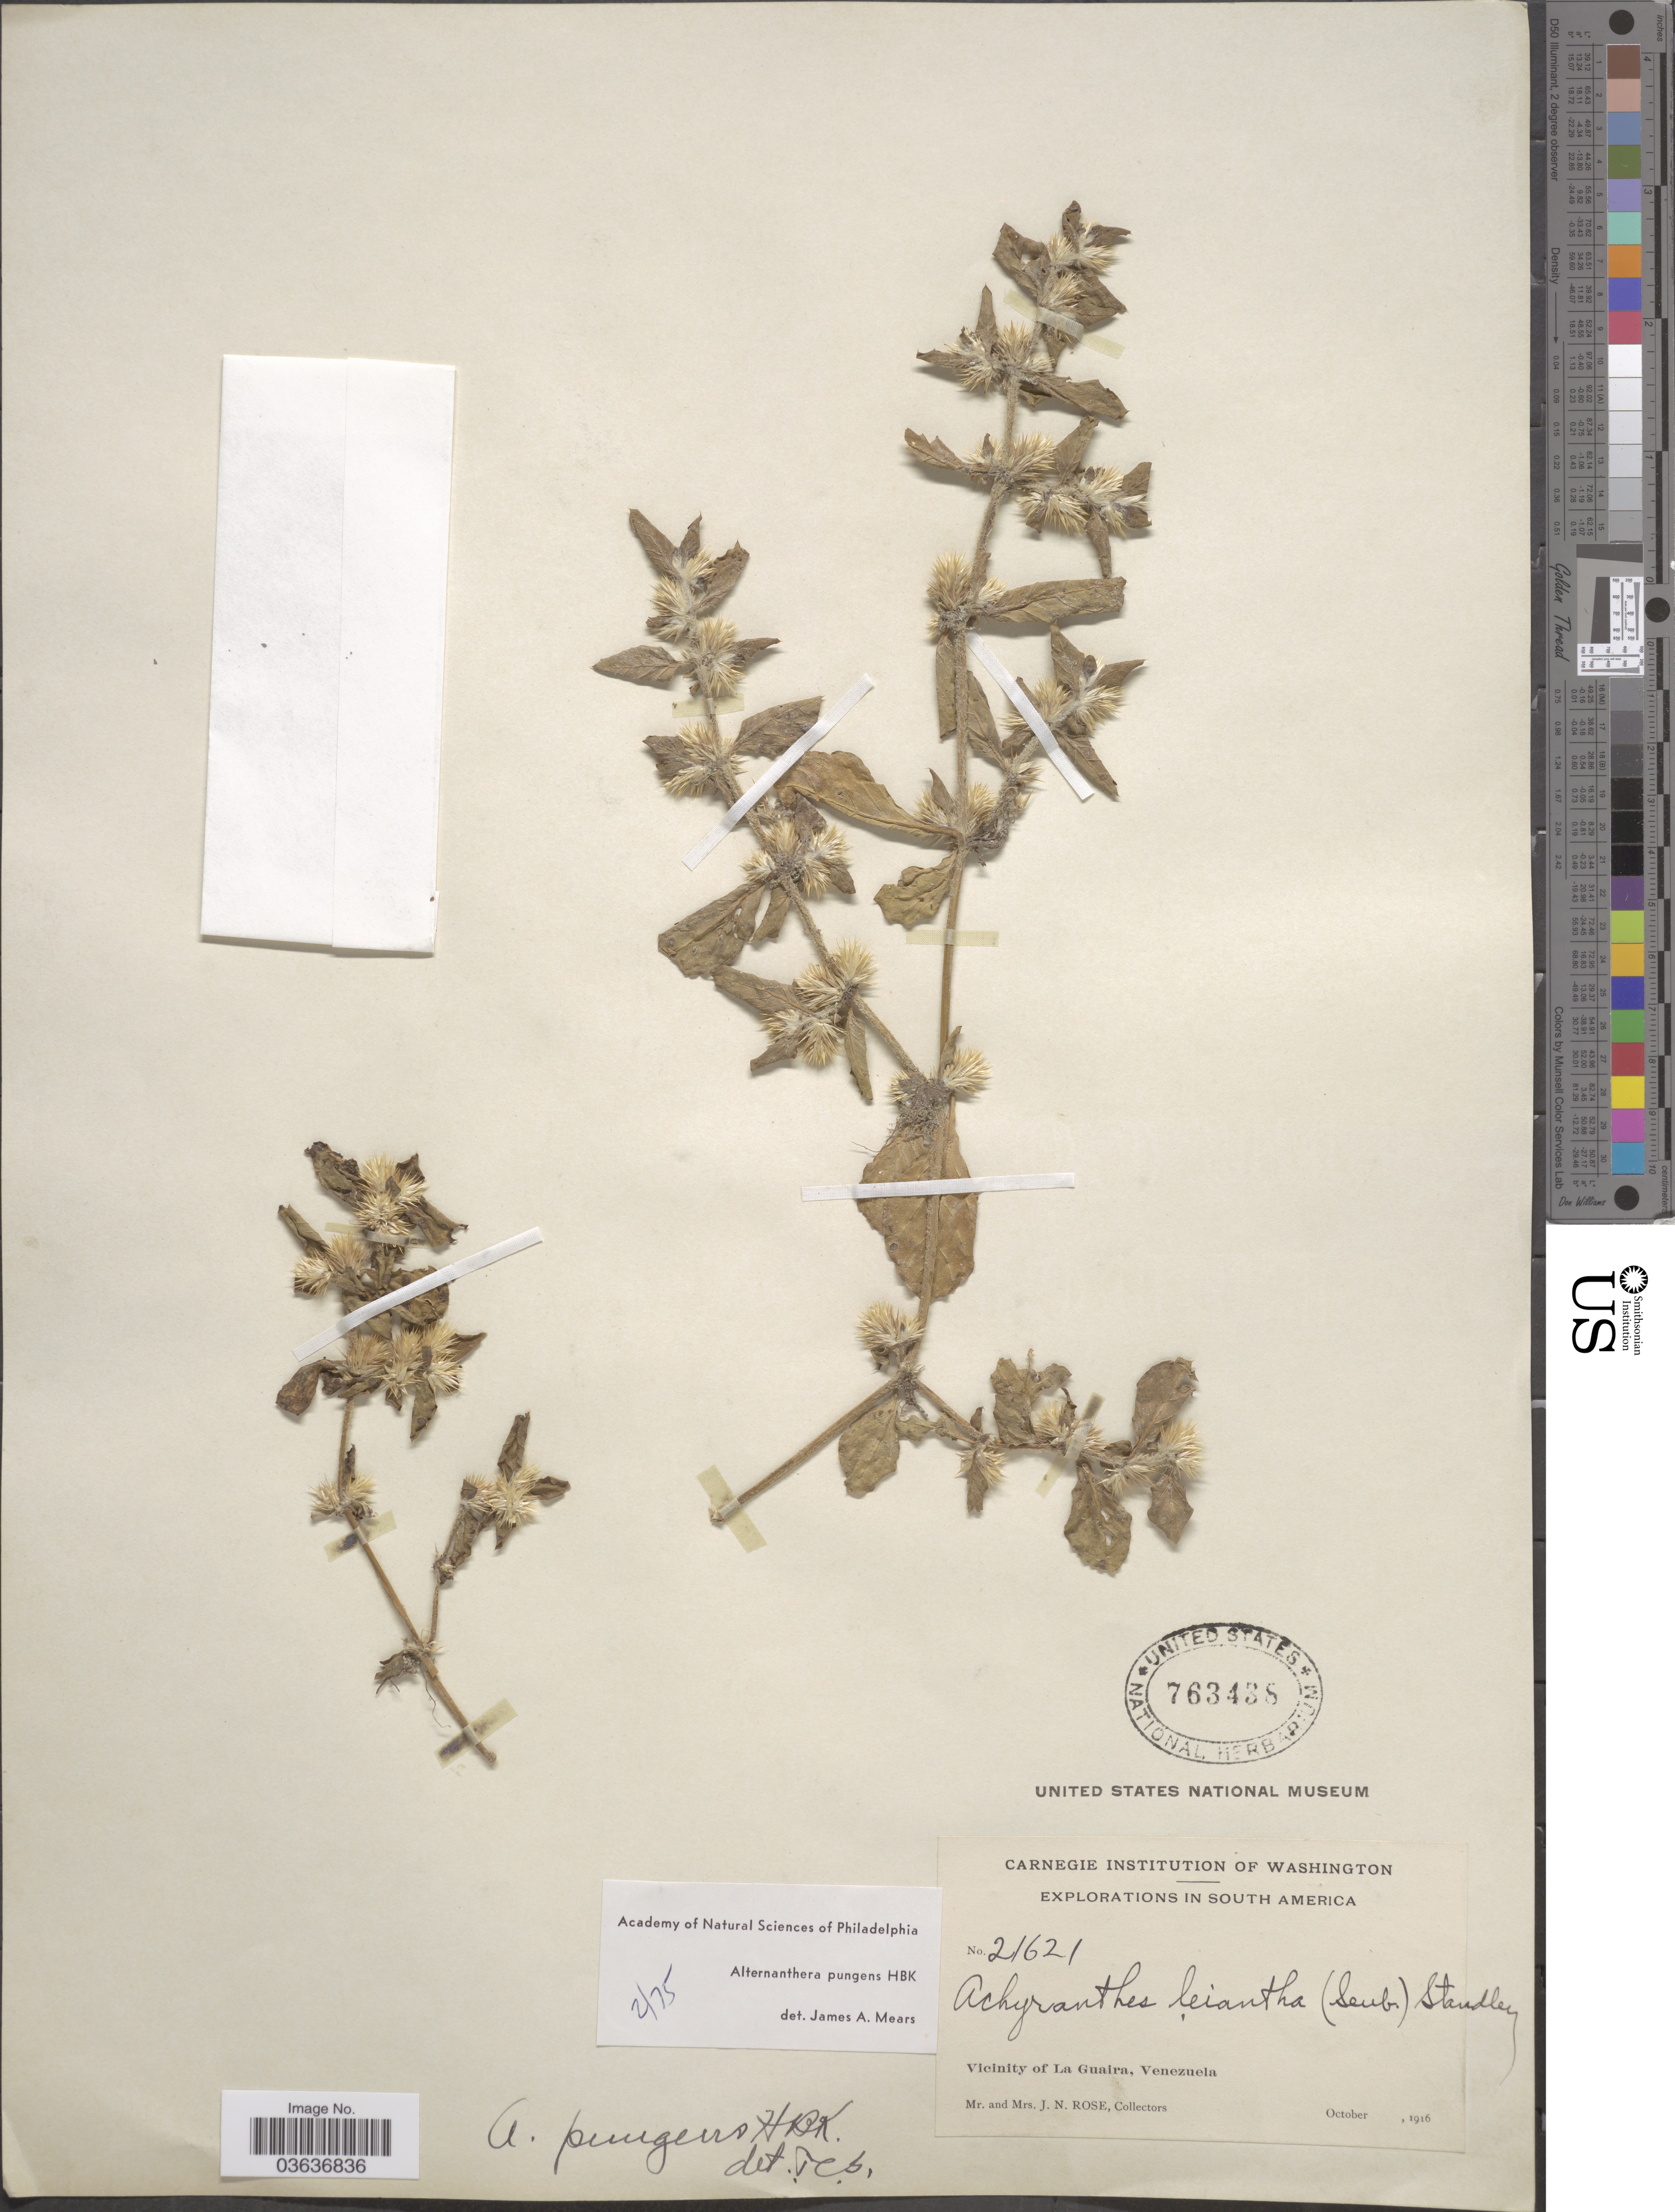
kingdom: Plantae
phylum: Tracheophyta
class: Magnoliopsida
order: Caryophyllales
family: Amaranthaceae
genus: Alternanthera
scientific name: Alternanthera pungens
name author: Kunth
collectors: J. N. Rose & L. B. Rose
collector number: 21621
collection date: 1916-10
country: Venezuela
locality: Vicinity of La Guaira.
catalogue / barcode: US 763438